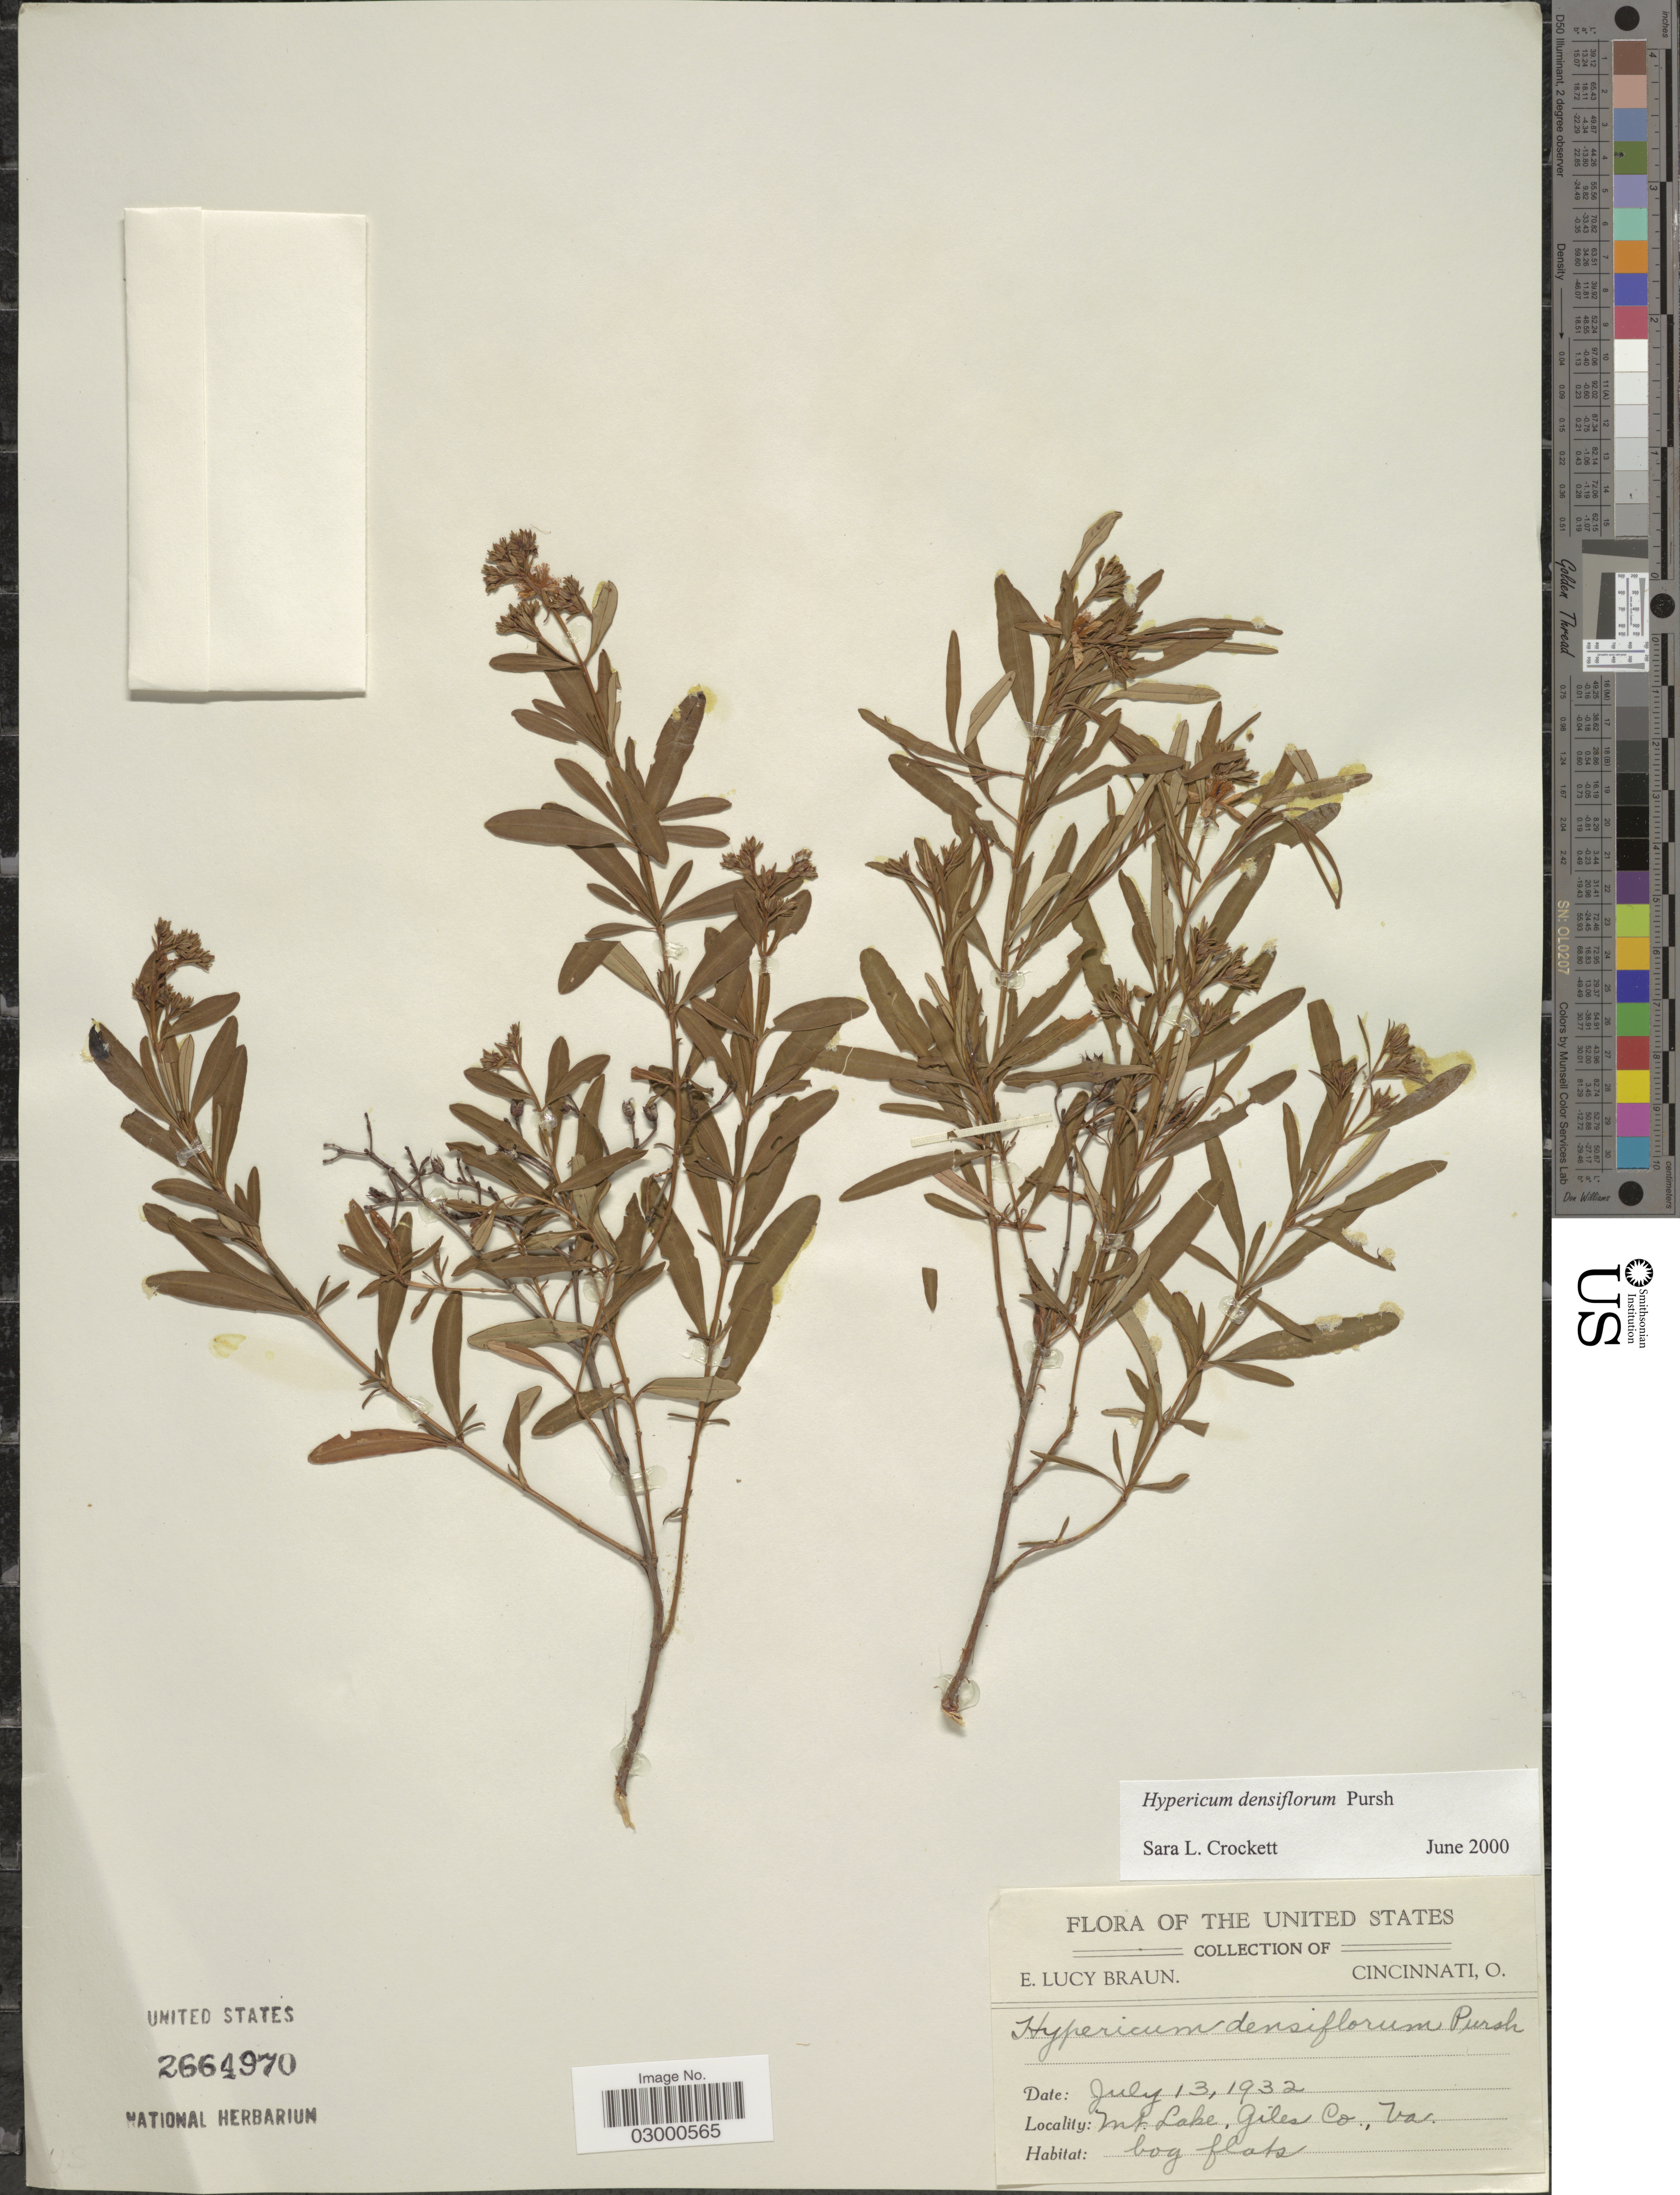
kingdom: Plantae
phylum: Tracheophyta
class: Magnoliopsida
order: Malpighiales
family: Hypericaceae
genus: Hypericum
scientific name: Hypericum densiflorum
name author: Pursh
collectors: E. L. Braun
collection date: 1932-07-13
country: United States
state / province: Virginia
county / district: Giles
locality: Mt Lake, Giles Co.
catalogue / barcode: US 2664970